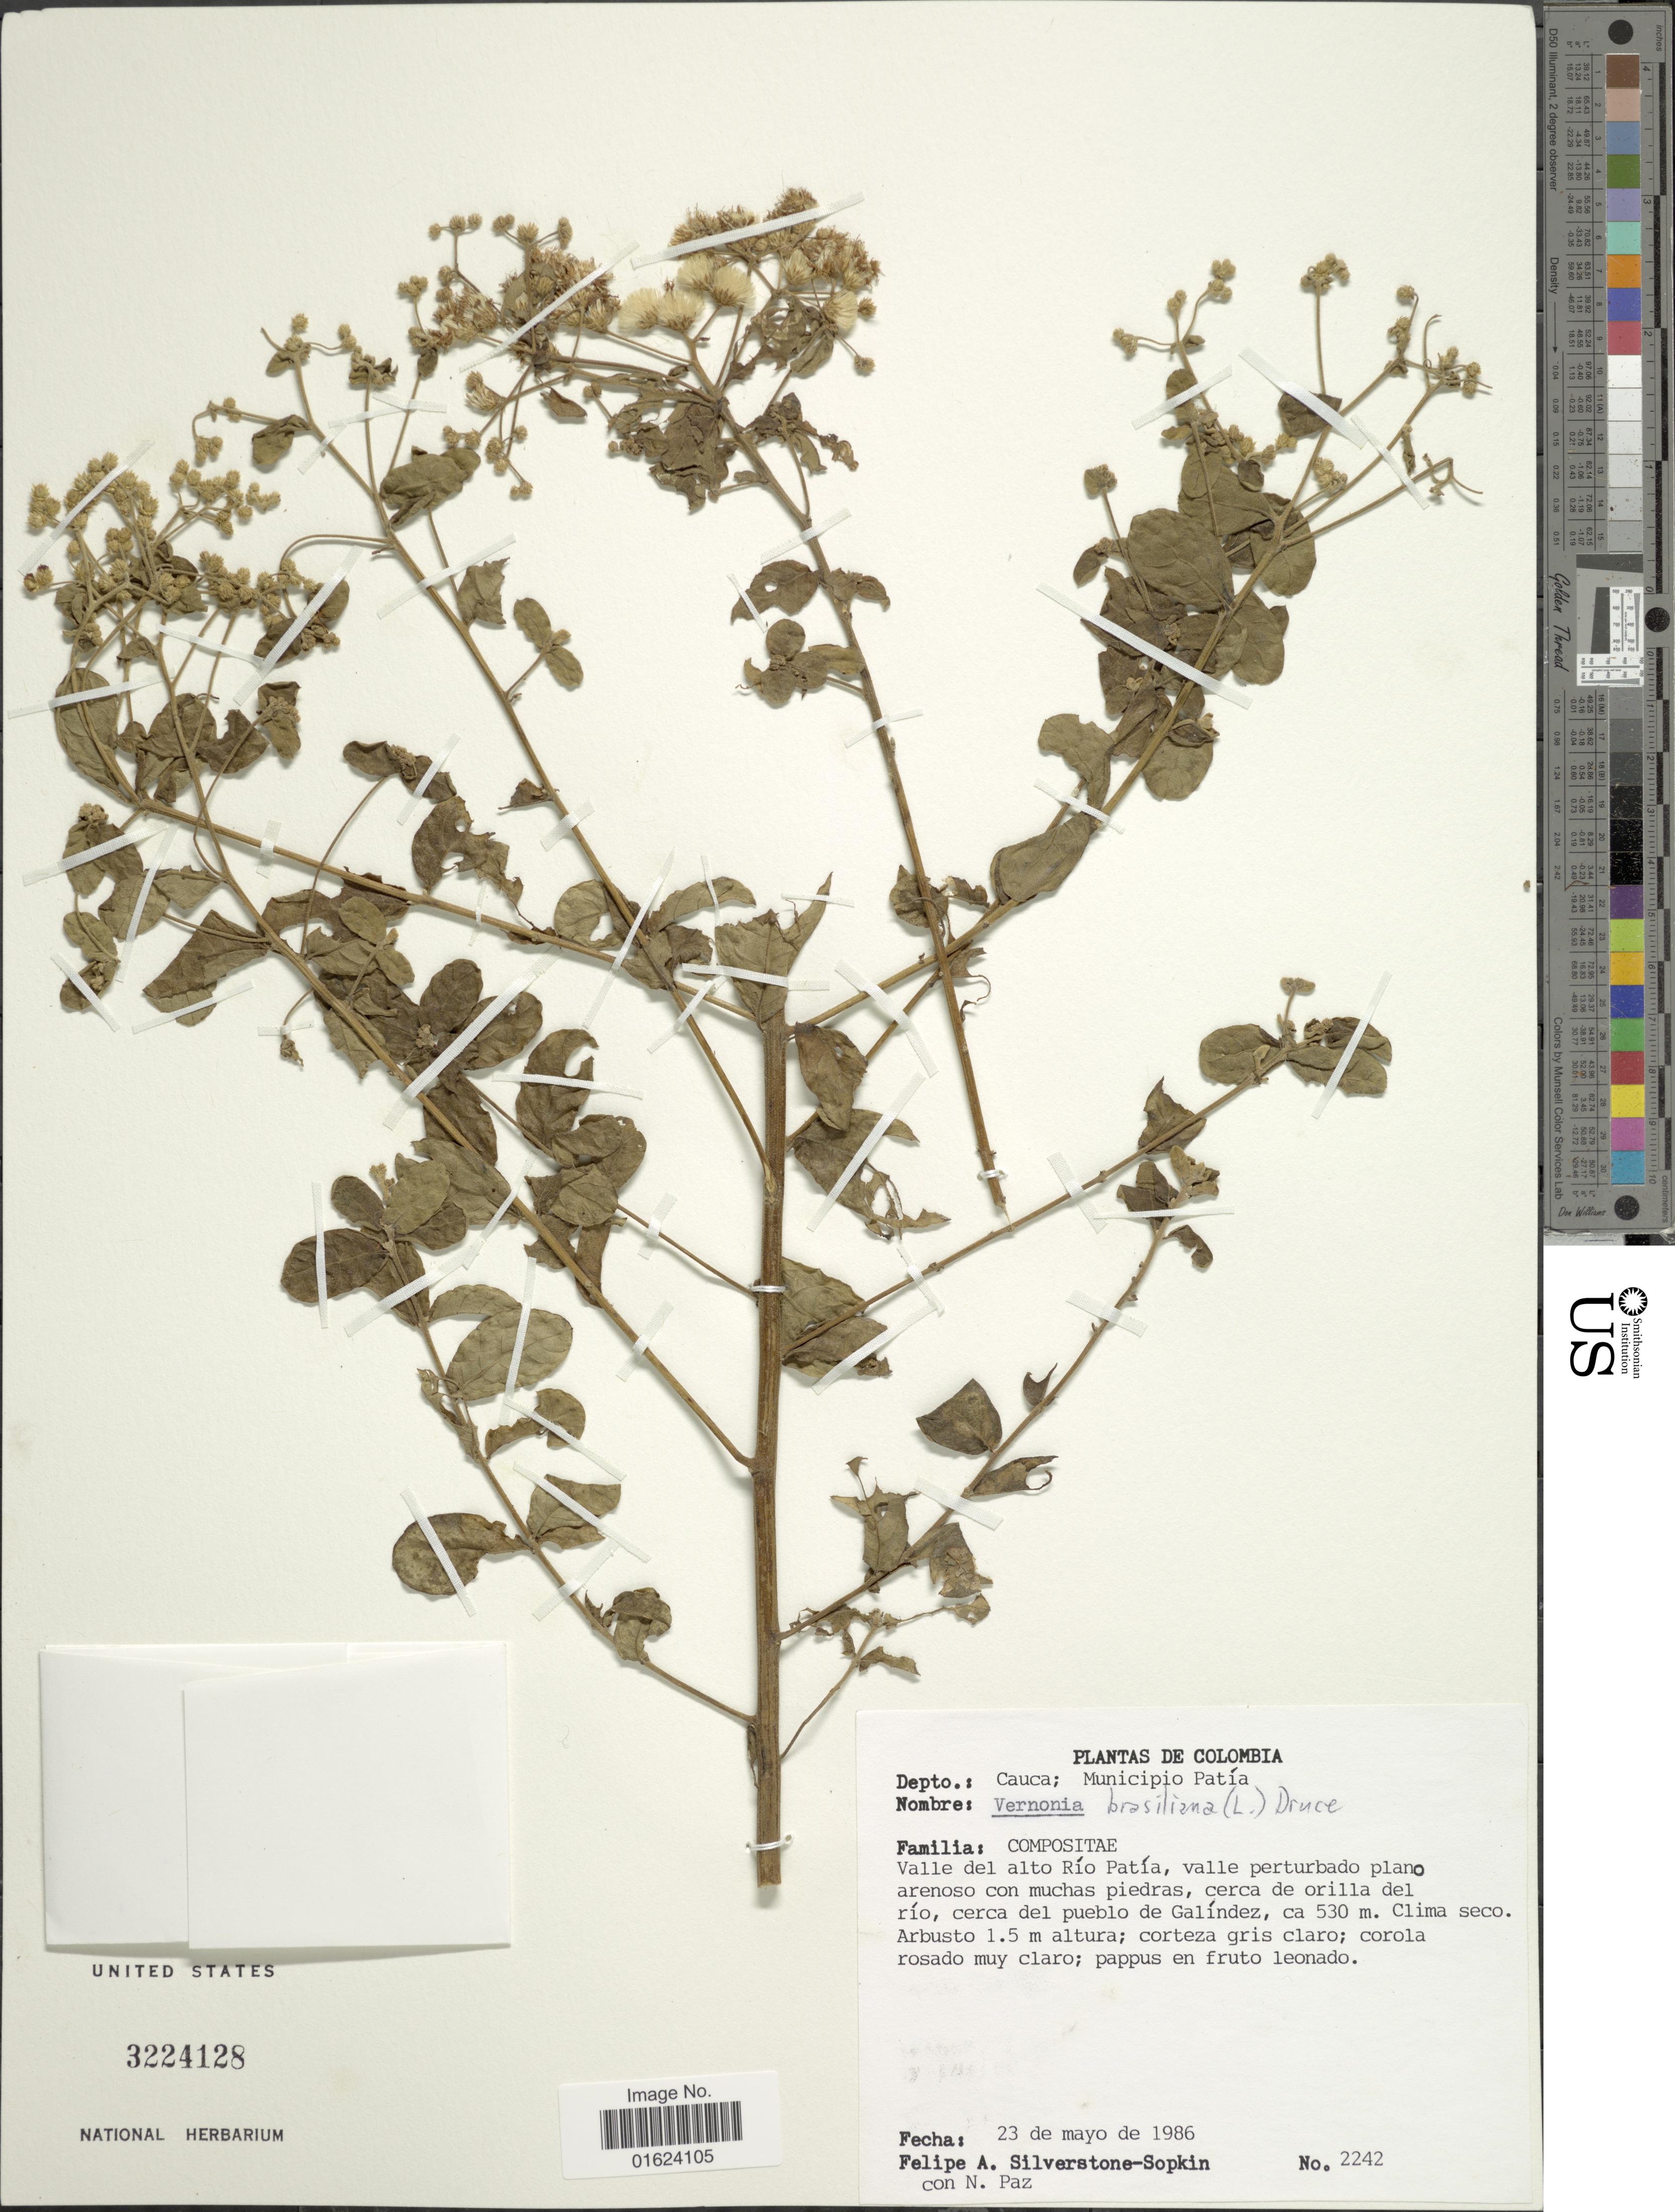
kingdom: Plantae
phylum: Tracheophyta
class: Magnoliopsida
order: Asterales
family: Asteraceae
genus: Vernonia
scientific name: Vernonia brasiliana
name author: (L.) Druce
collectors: P. A. Silverstone-Sopkin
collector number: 2242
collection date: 1986-05-23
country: Colombia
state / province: Cauca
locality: Cauca; Municipio Patia. Valle del alo Rio Patia, valle perturbado plano arenoso con muchas piedras, cerca de orilla del rio, cerca del pueblo de Galindez.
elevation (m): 530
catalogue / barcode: US 3224128